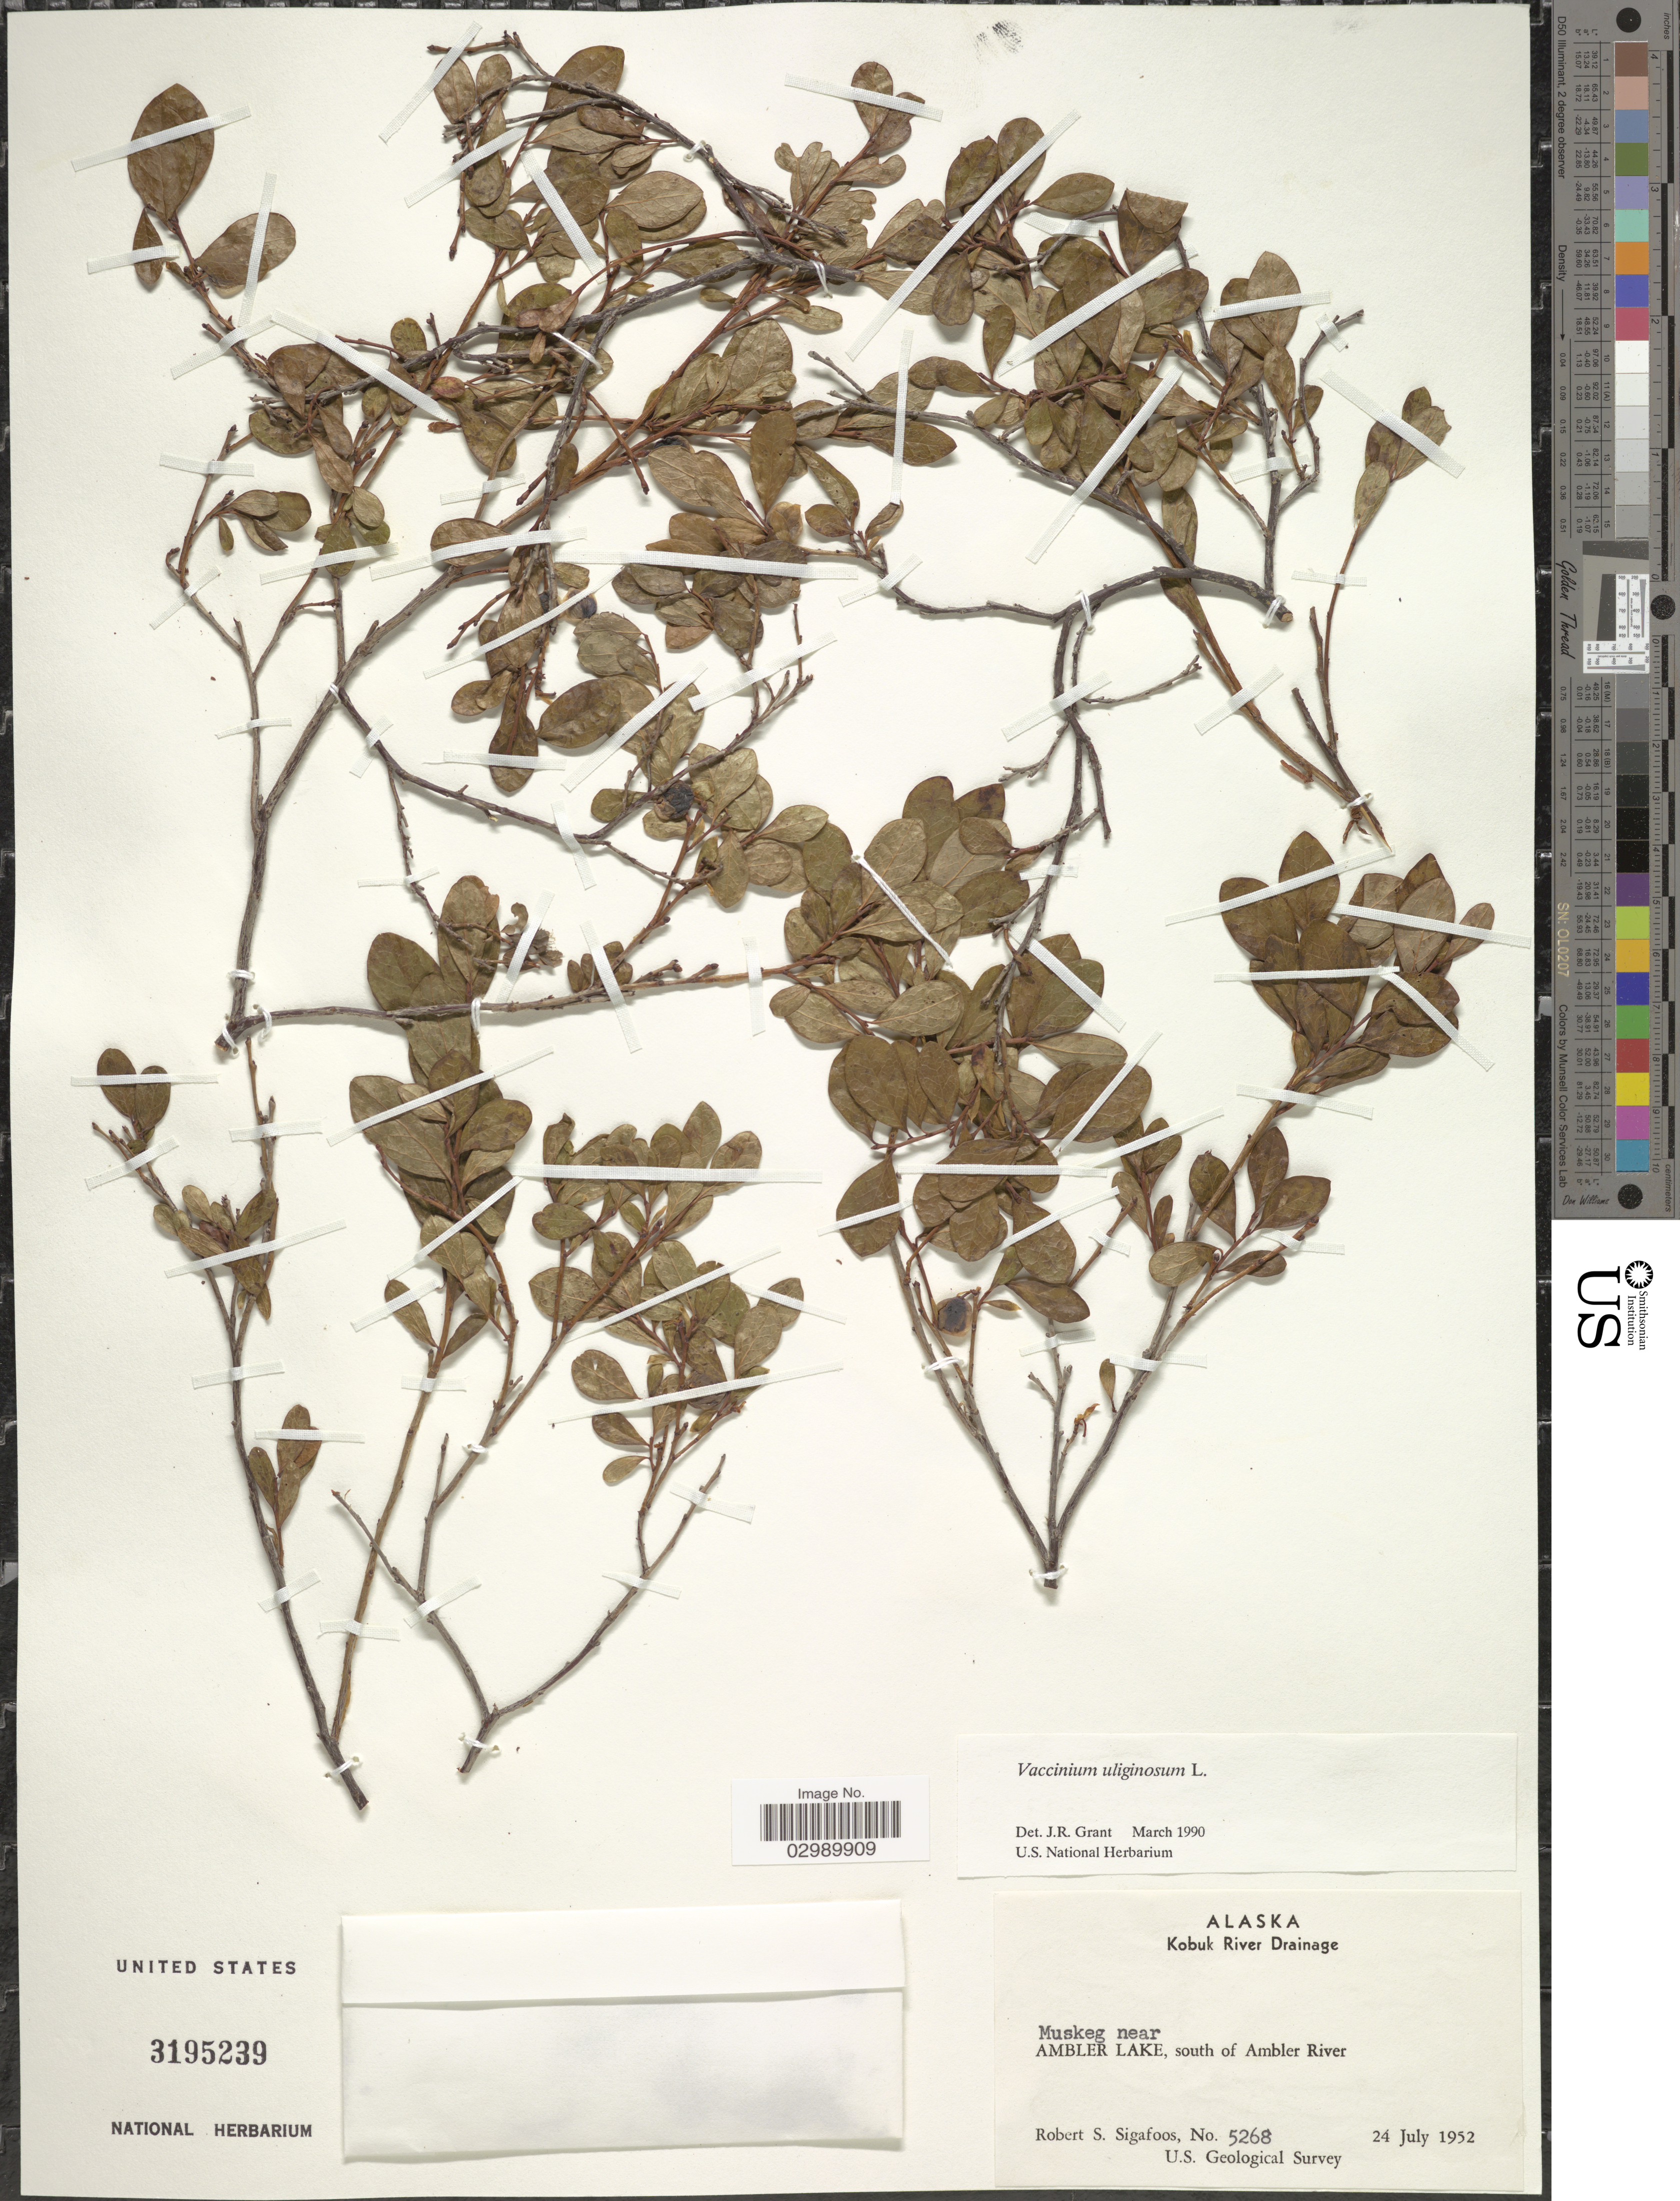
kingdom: Plantae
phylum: Tracheophyta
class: Magnoliopsida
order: Ericales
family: Ericaceae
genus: Vaccinium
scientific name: Vaccinium uliginosum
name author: L.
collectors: R. Sigafoos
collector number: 5268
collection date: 1952-07-24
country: United States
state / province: Alaska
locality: Kobuk River Drainage, Muskeg near, Ambler Lake, south of Ambler River.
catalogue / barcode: US 3195239